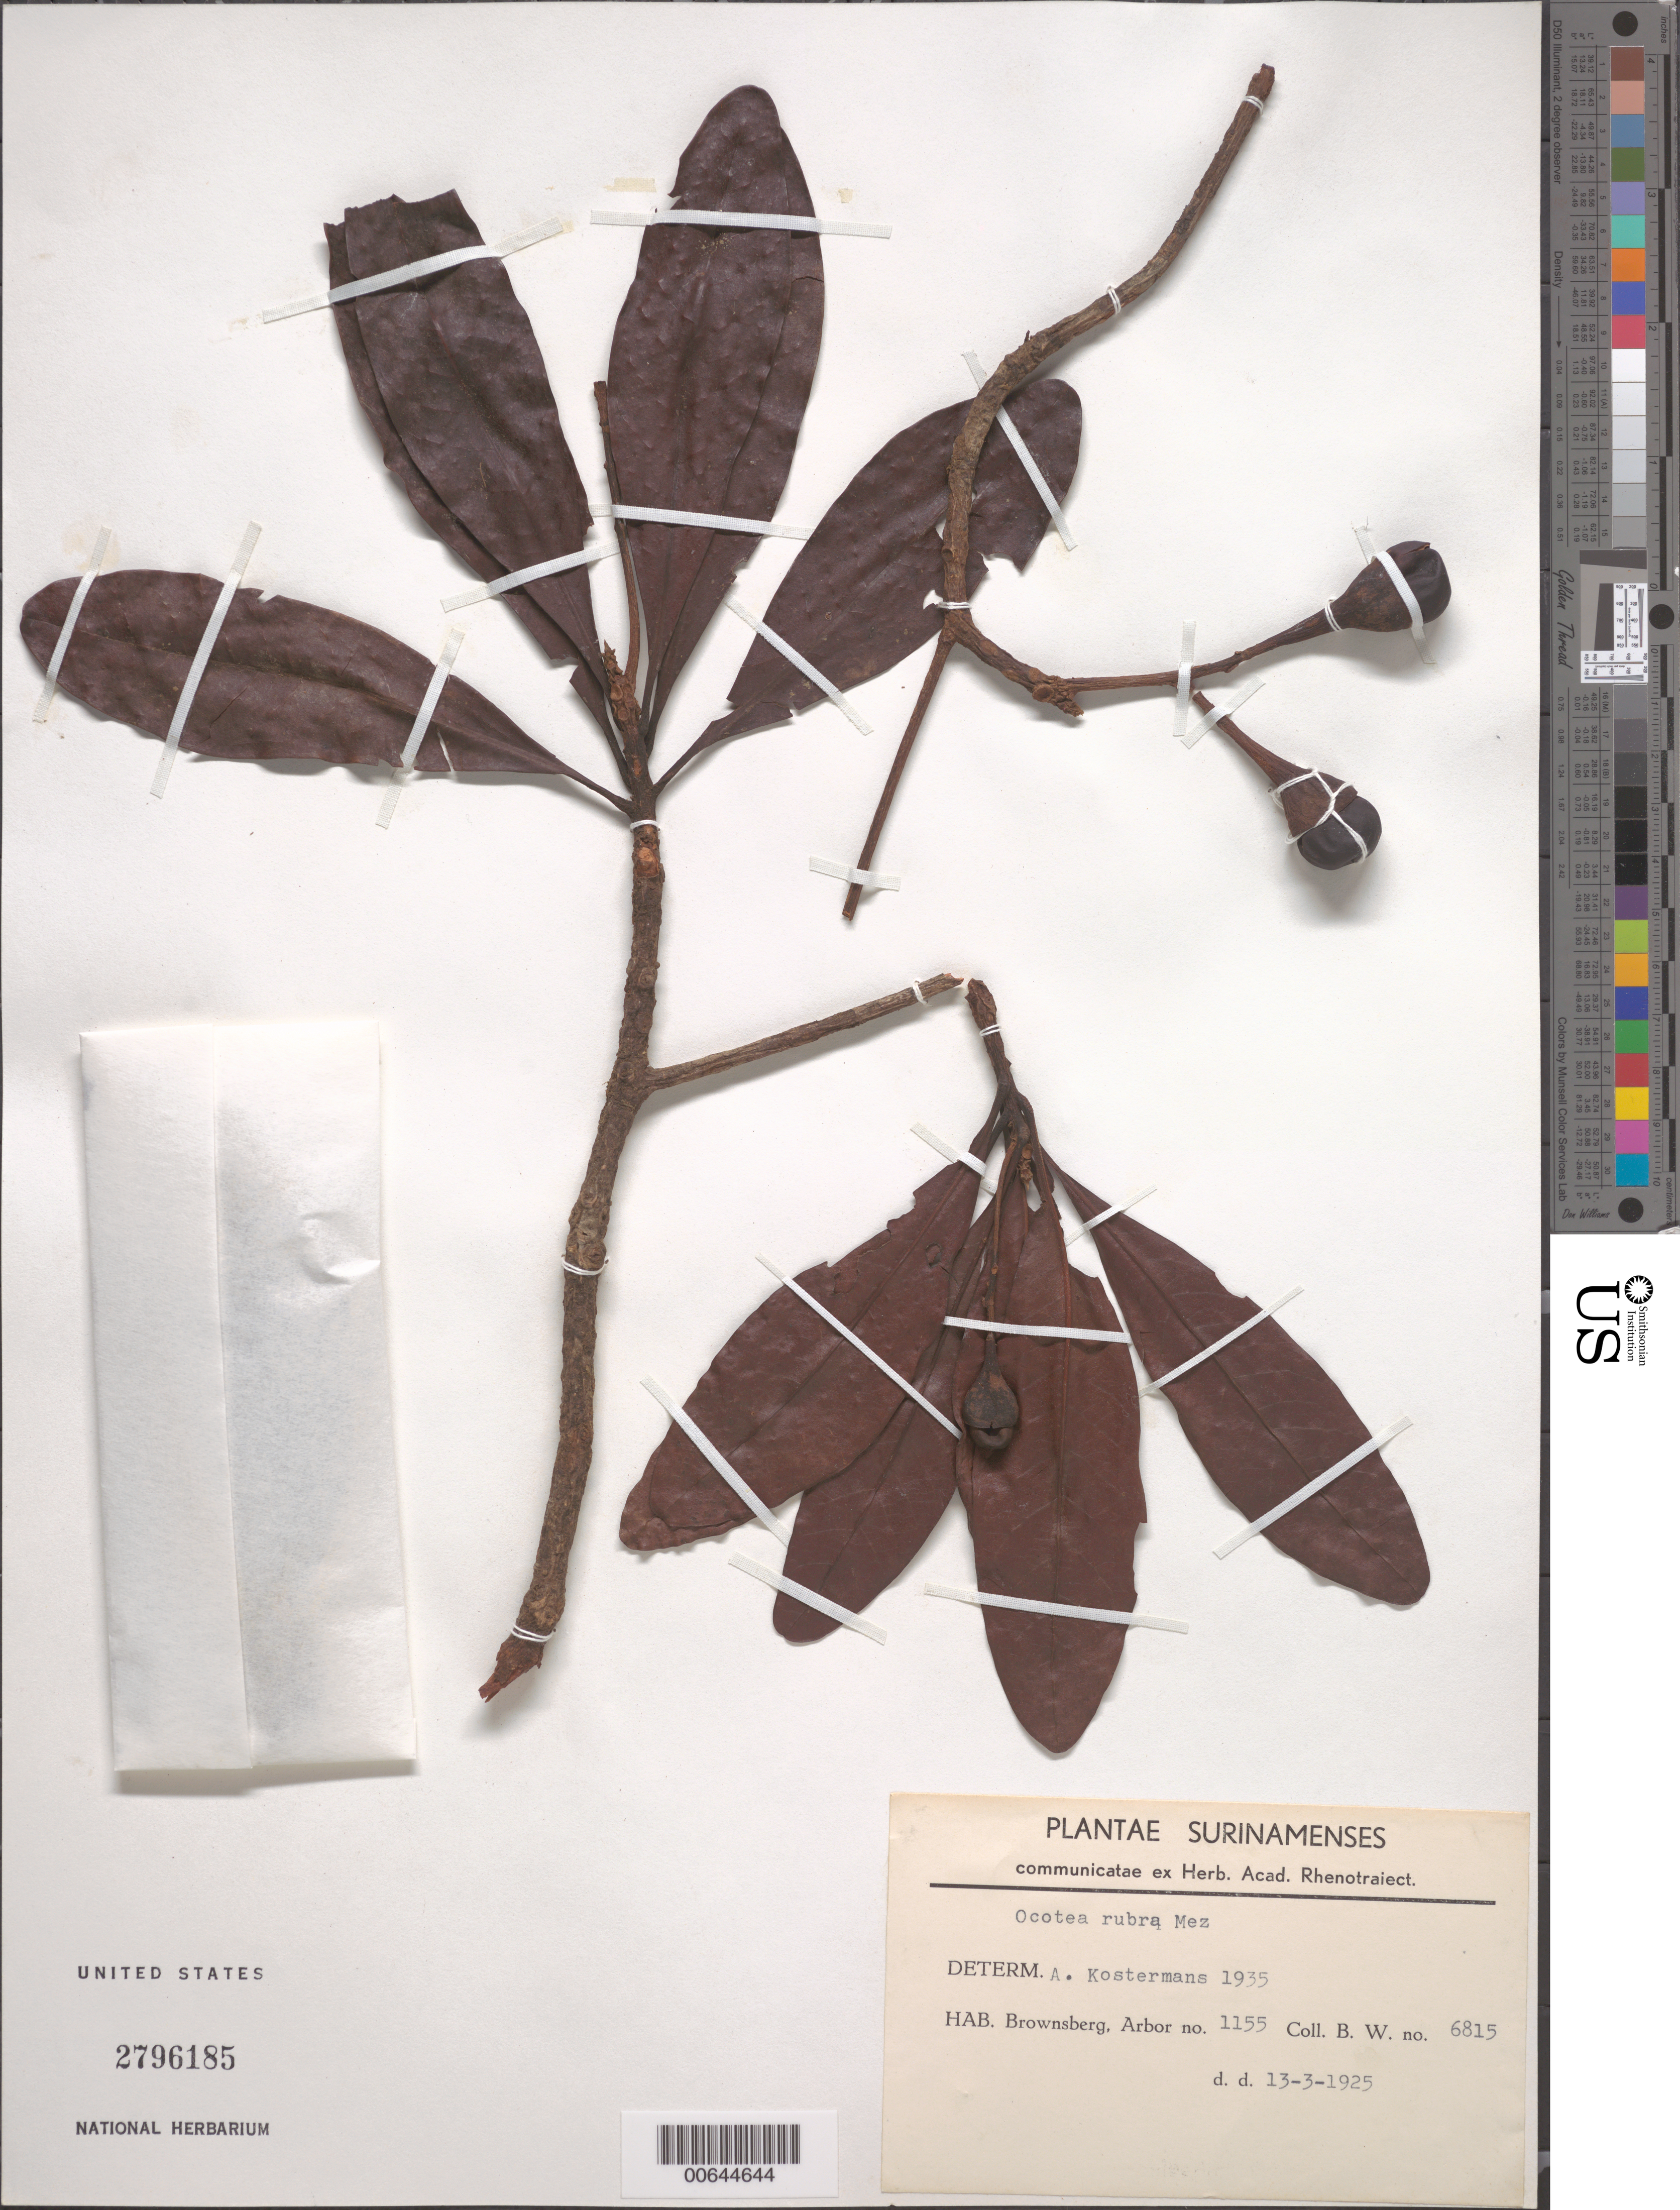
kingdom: Plantae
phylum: Tracheophyta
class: Magnoliopsida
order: Laurales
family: Lauraceae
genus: Ocotea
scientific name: Ocotea rubra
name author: Mez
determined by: Kostermans, A. J. G. H.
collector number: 6815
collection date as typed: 13-Mar-25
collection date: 1925-03-13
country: Suriname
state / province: Brokopondo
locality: Brownsberg, Forest Reserve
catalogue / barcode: US 2796185